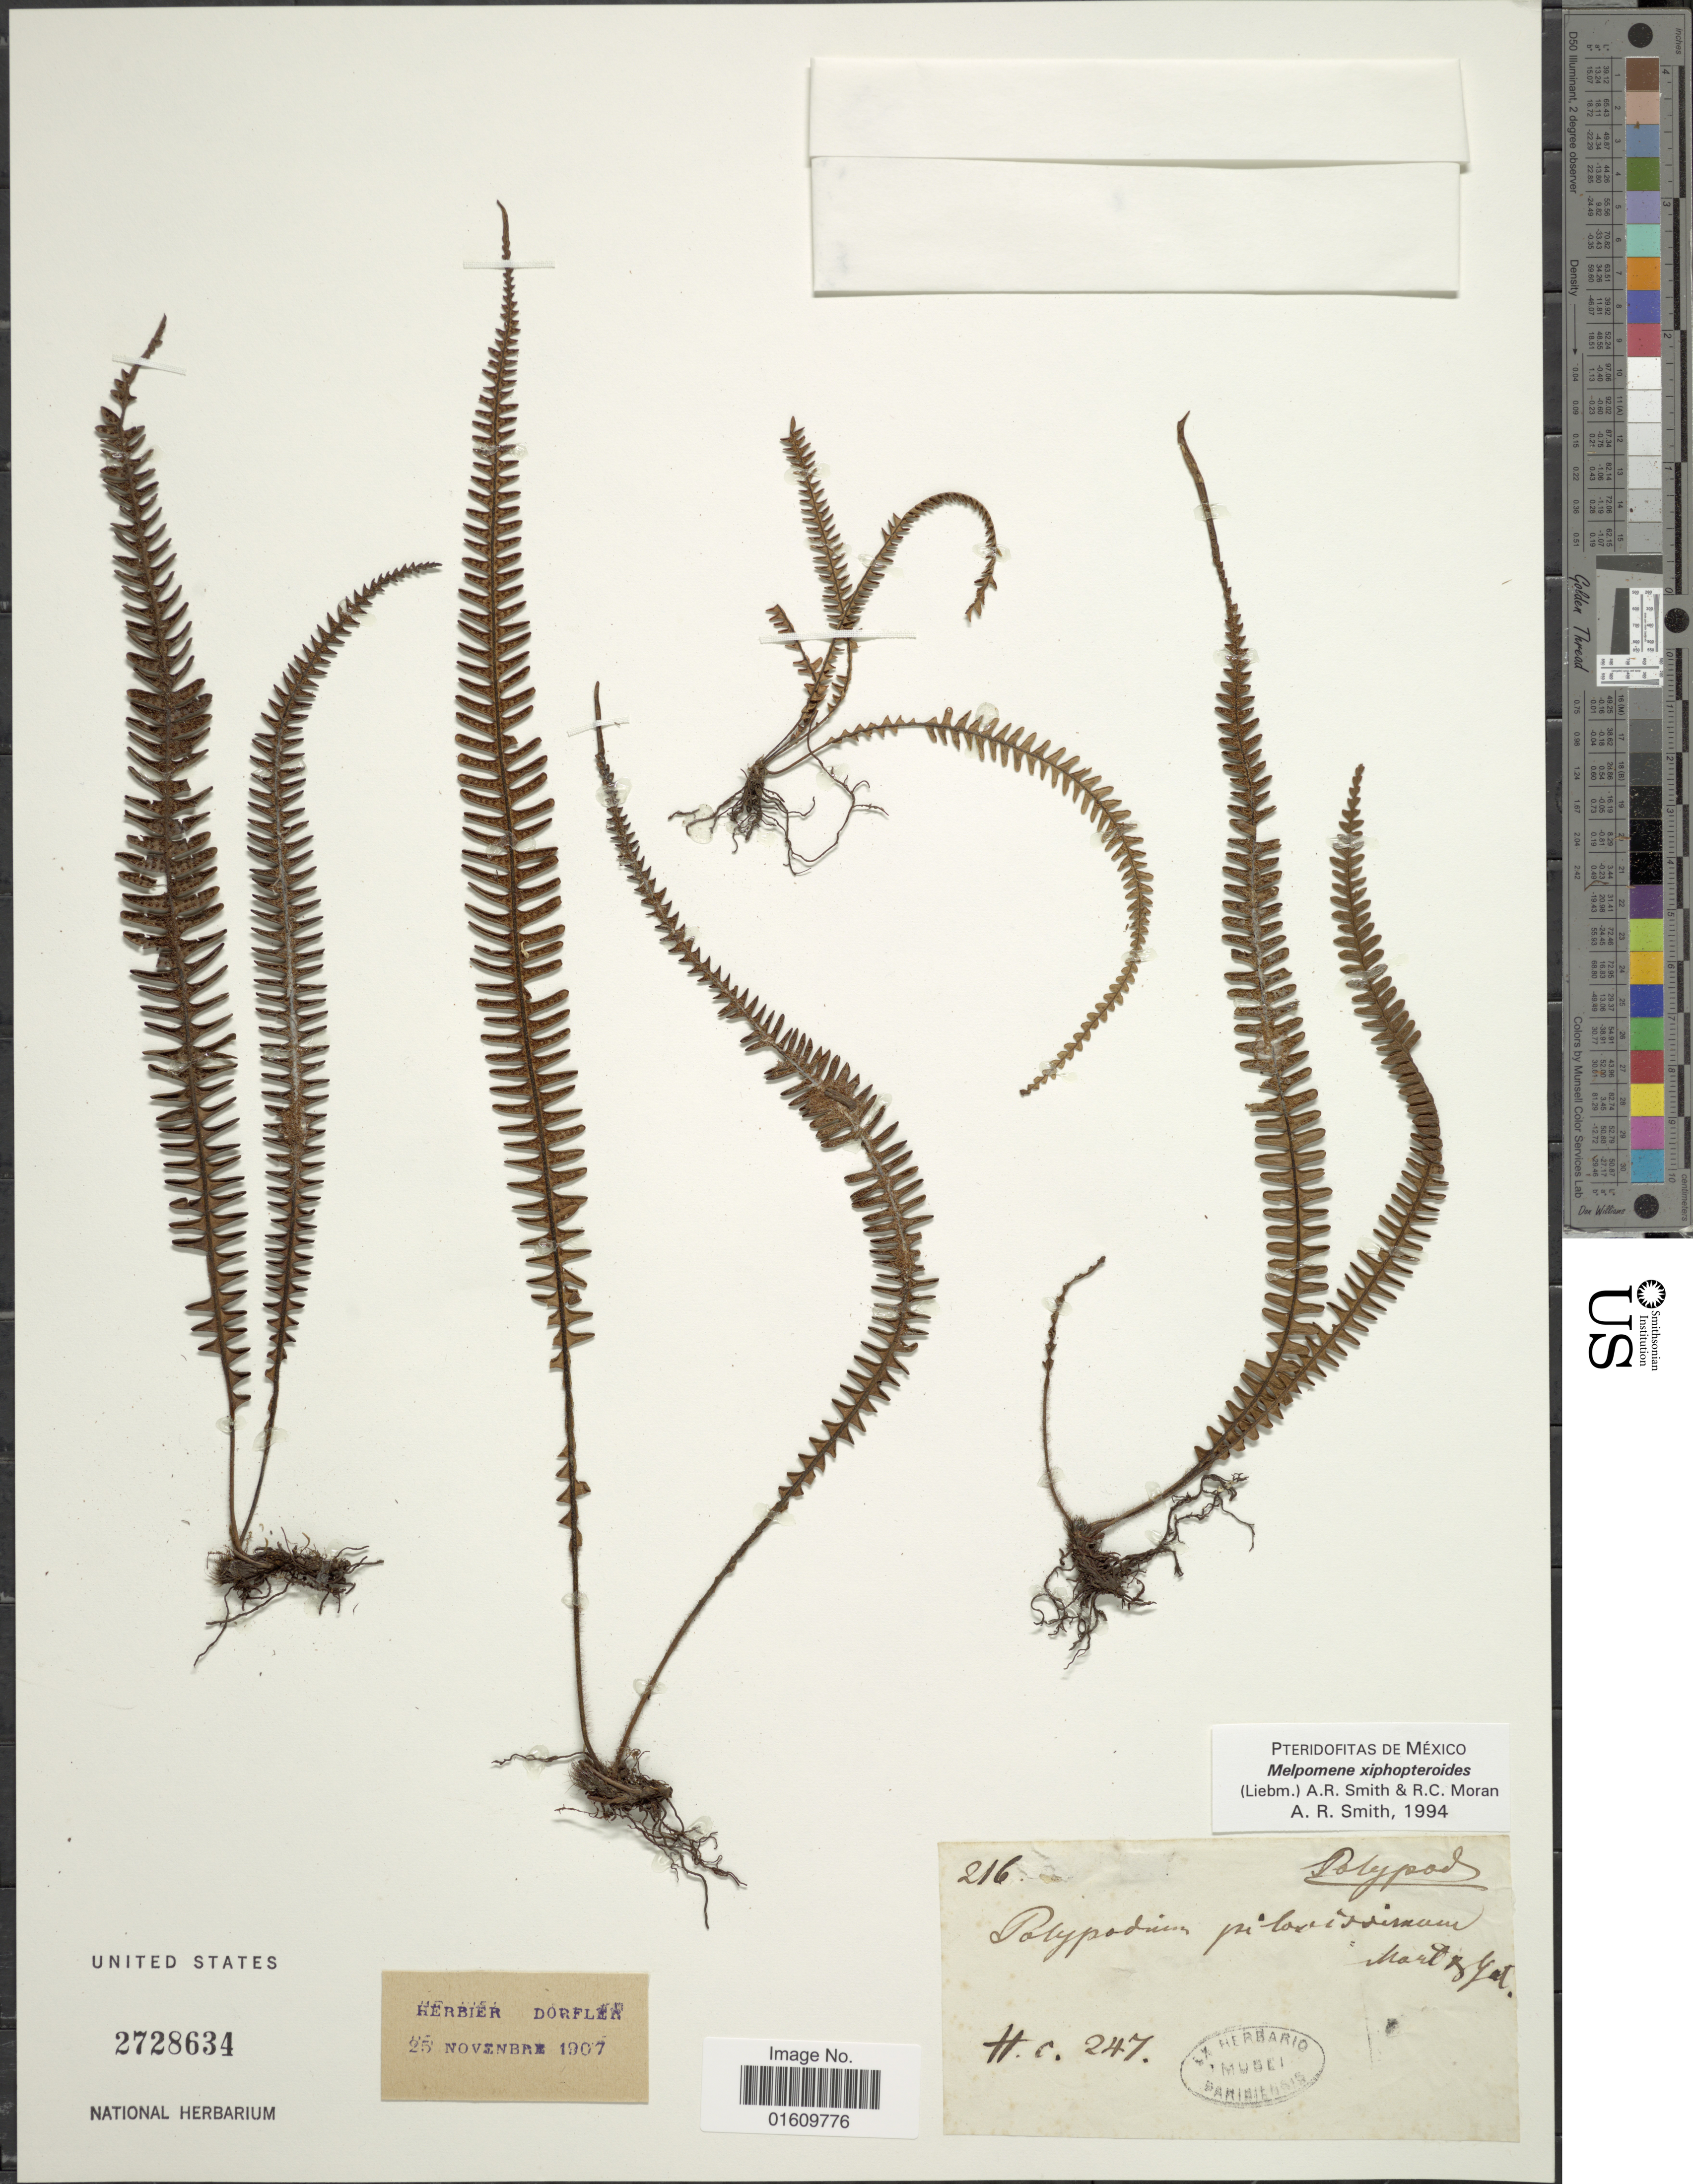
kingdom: Plantae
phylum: Tracheophyta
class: Polypodiopsida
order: Polypodiales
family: Polypodiaceae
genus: Melpomene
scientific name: Melpomene xiphopteroides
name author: (Liebm.) A.R. Sm. & R.C. Moran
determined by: Smith, Alan R., (UC)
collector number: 216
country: Mexico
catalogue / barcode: US 2728634